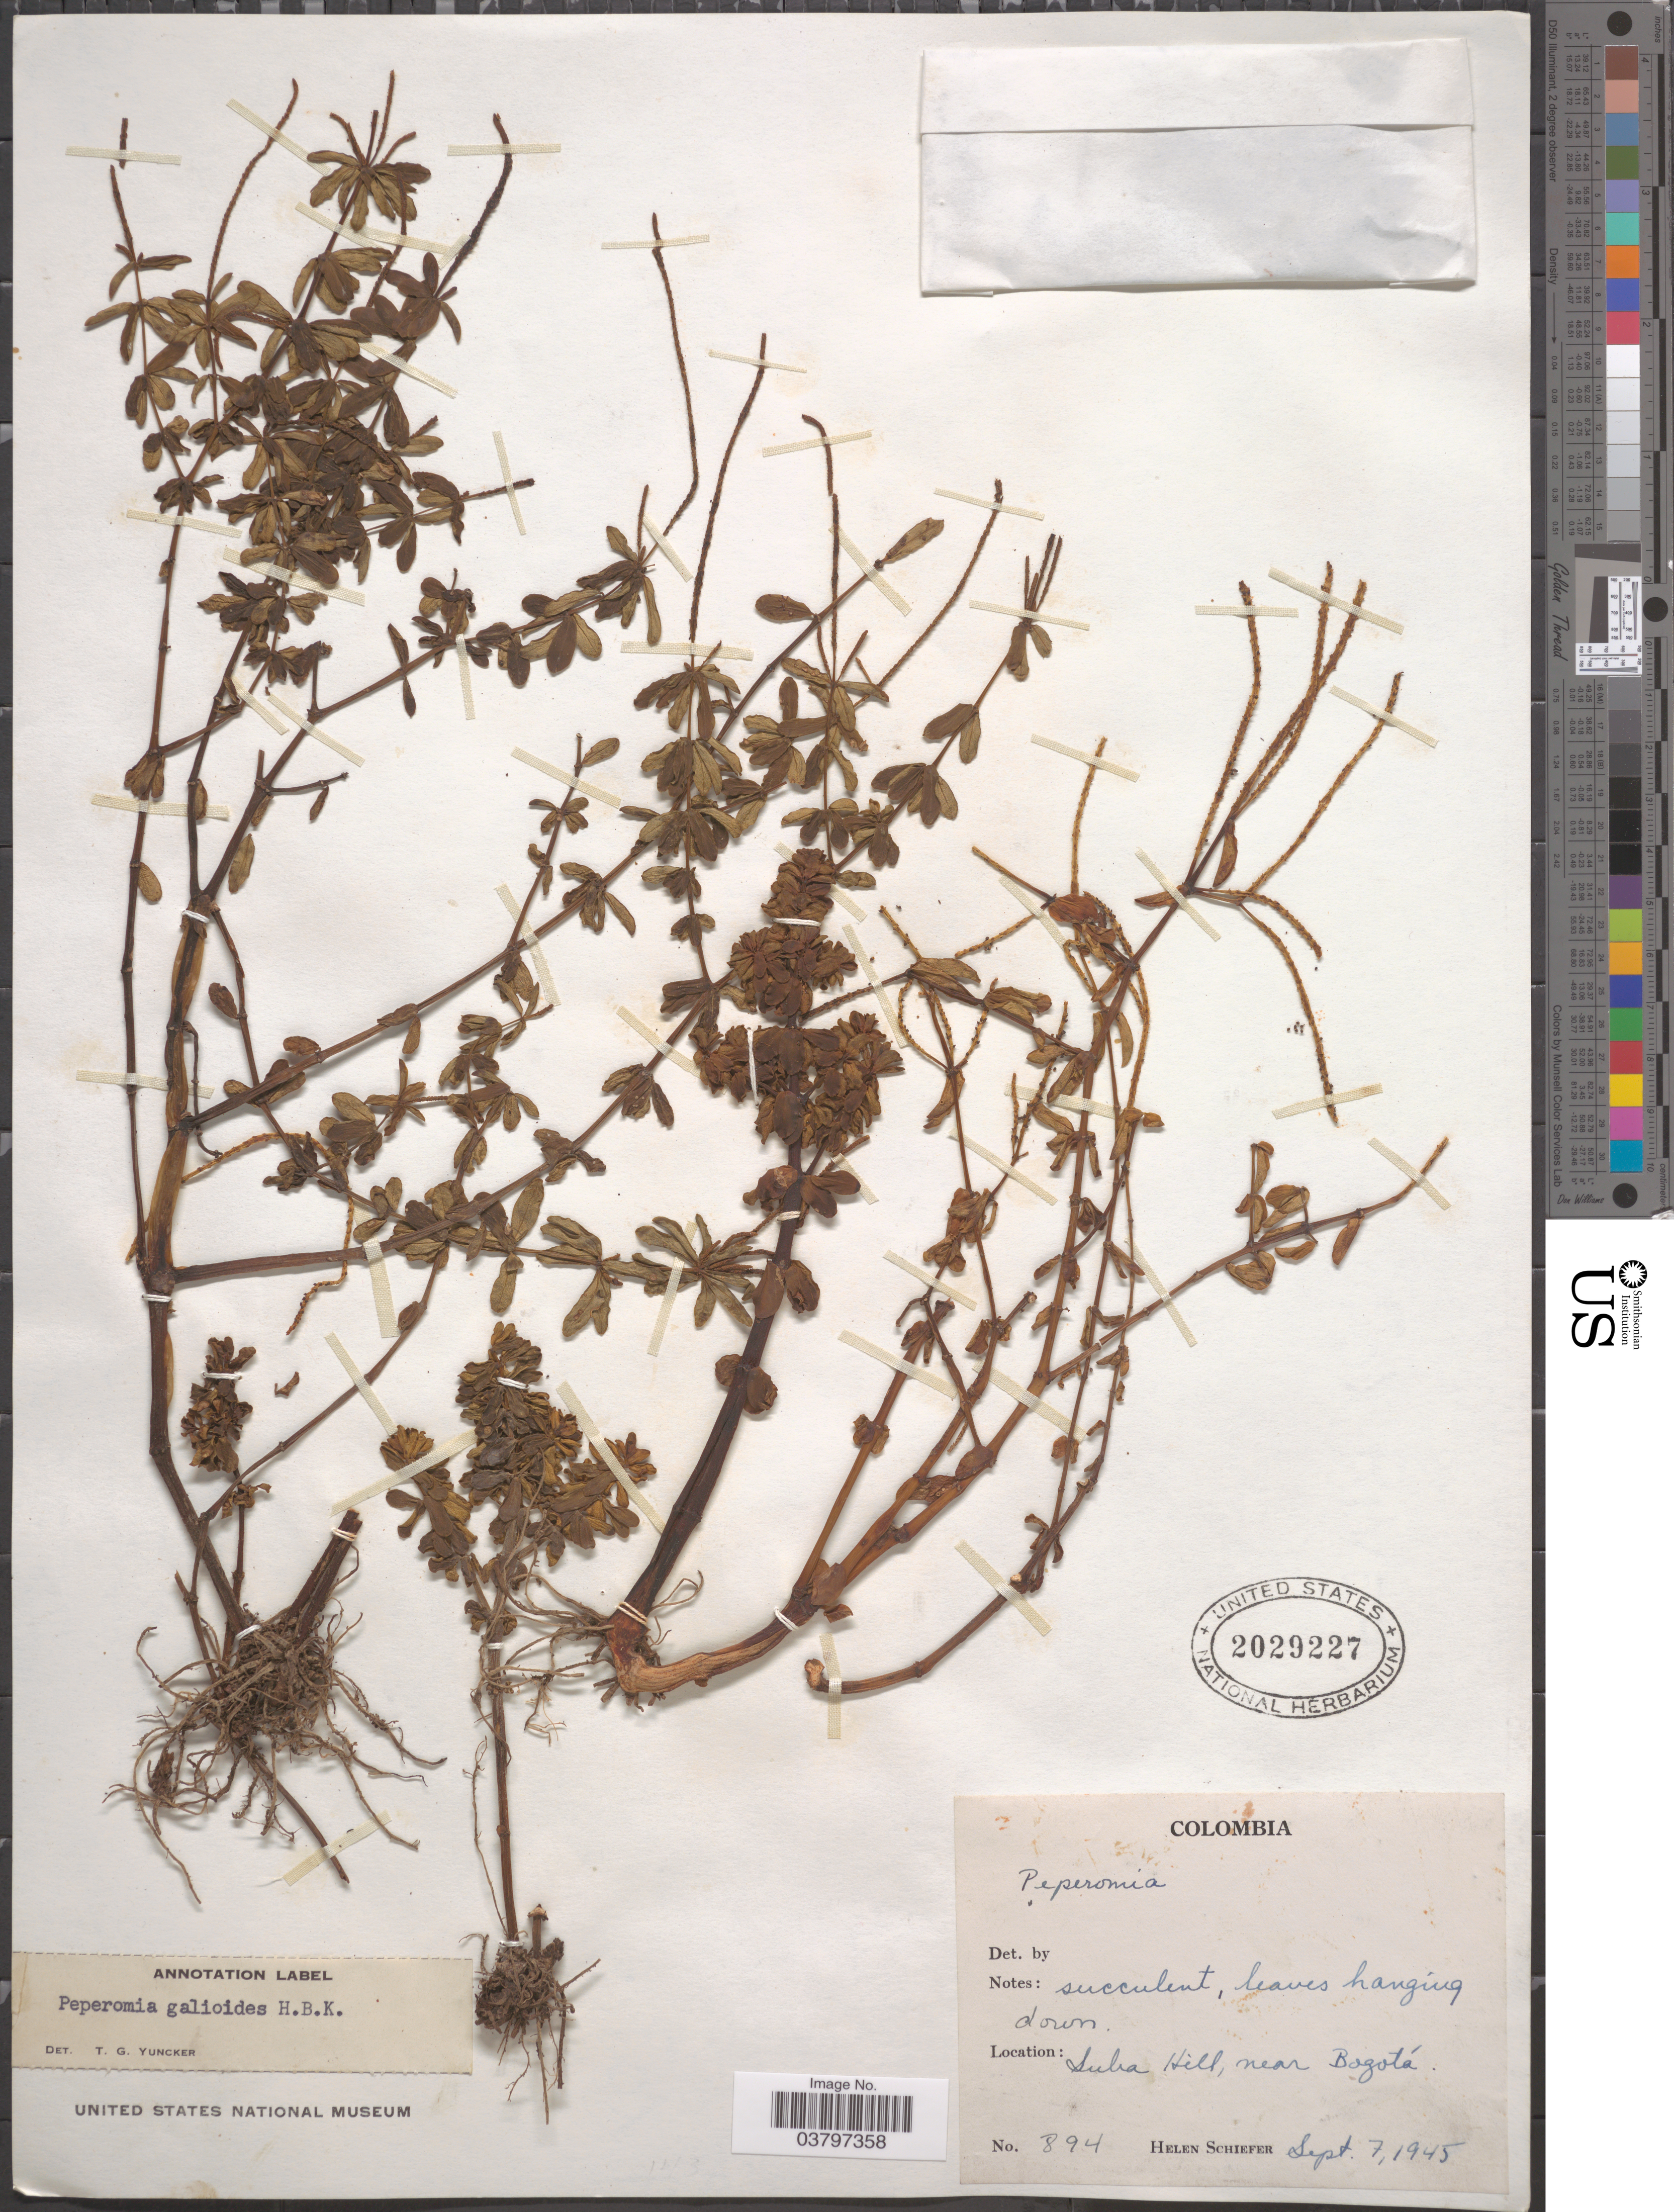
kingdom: Plantae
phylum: Tracheophyta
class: Magnoliopsida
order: Piperales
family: Piperaceae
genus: Peperomia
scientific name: Peperomia galioides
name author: Kunth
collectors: H. Schiefer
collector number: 894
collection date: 1945-09-07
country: Colombia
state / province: Bogota D.C.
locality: Suba Hill, near Bogotá.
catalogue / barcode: US 2029227